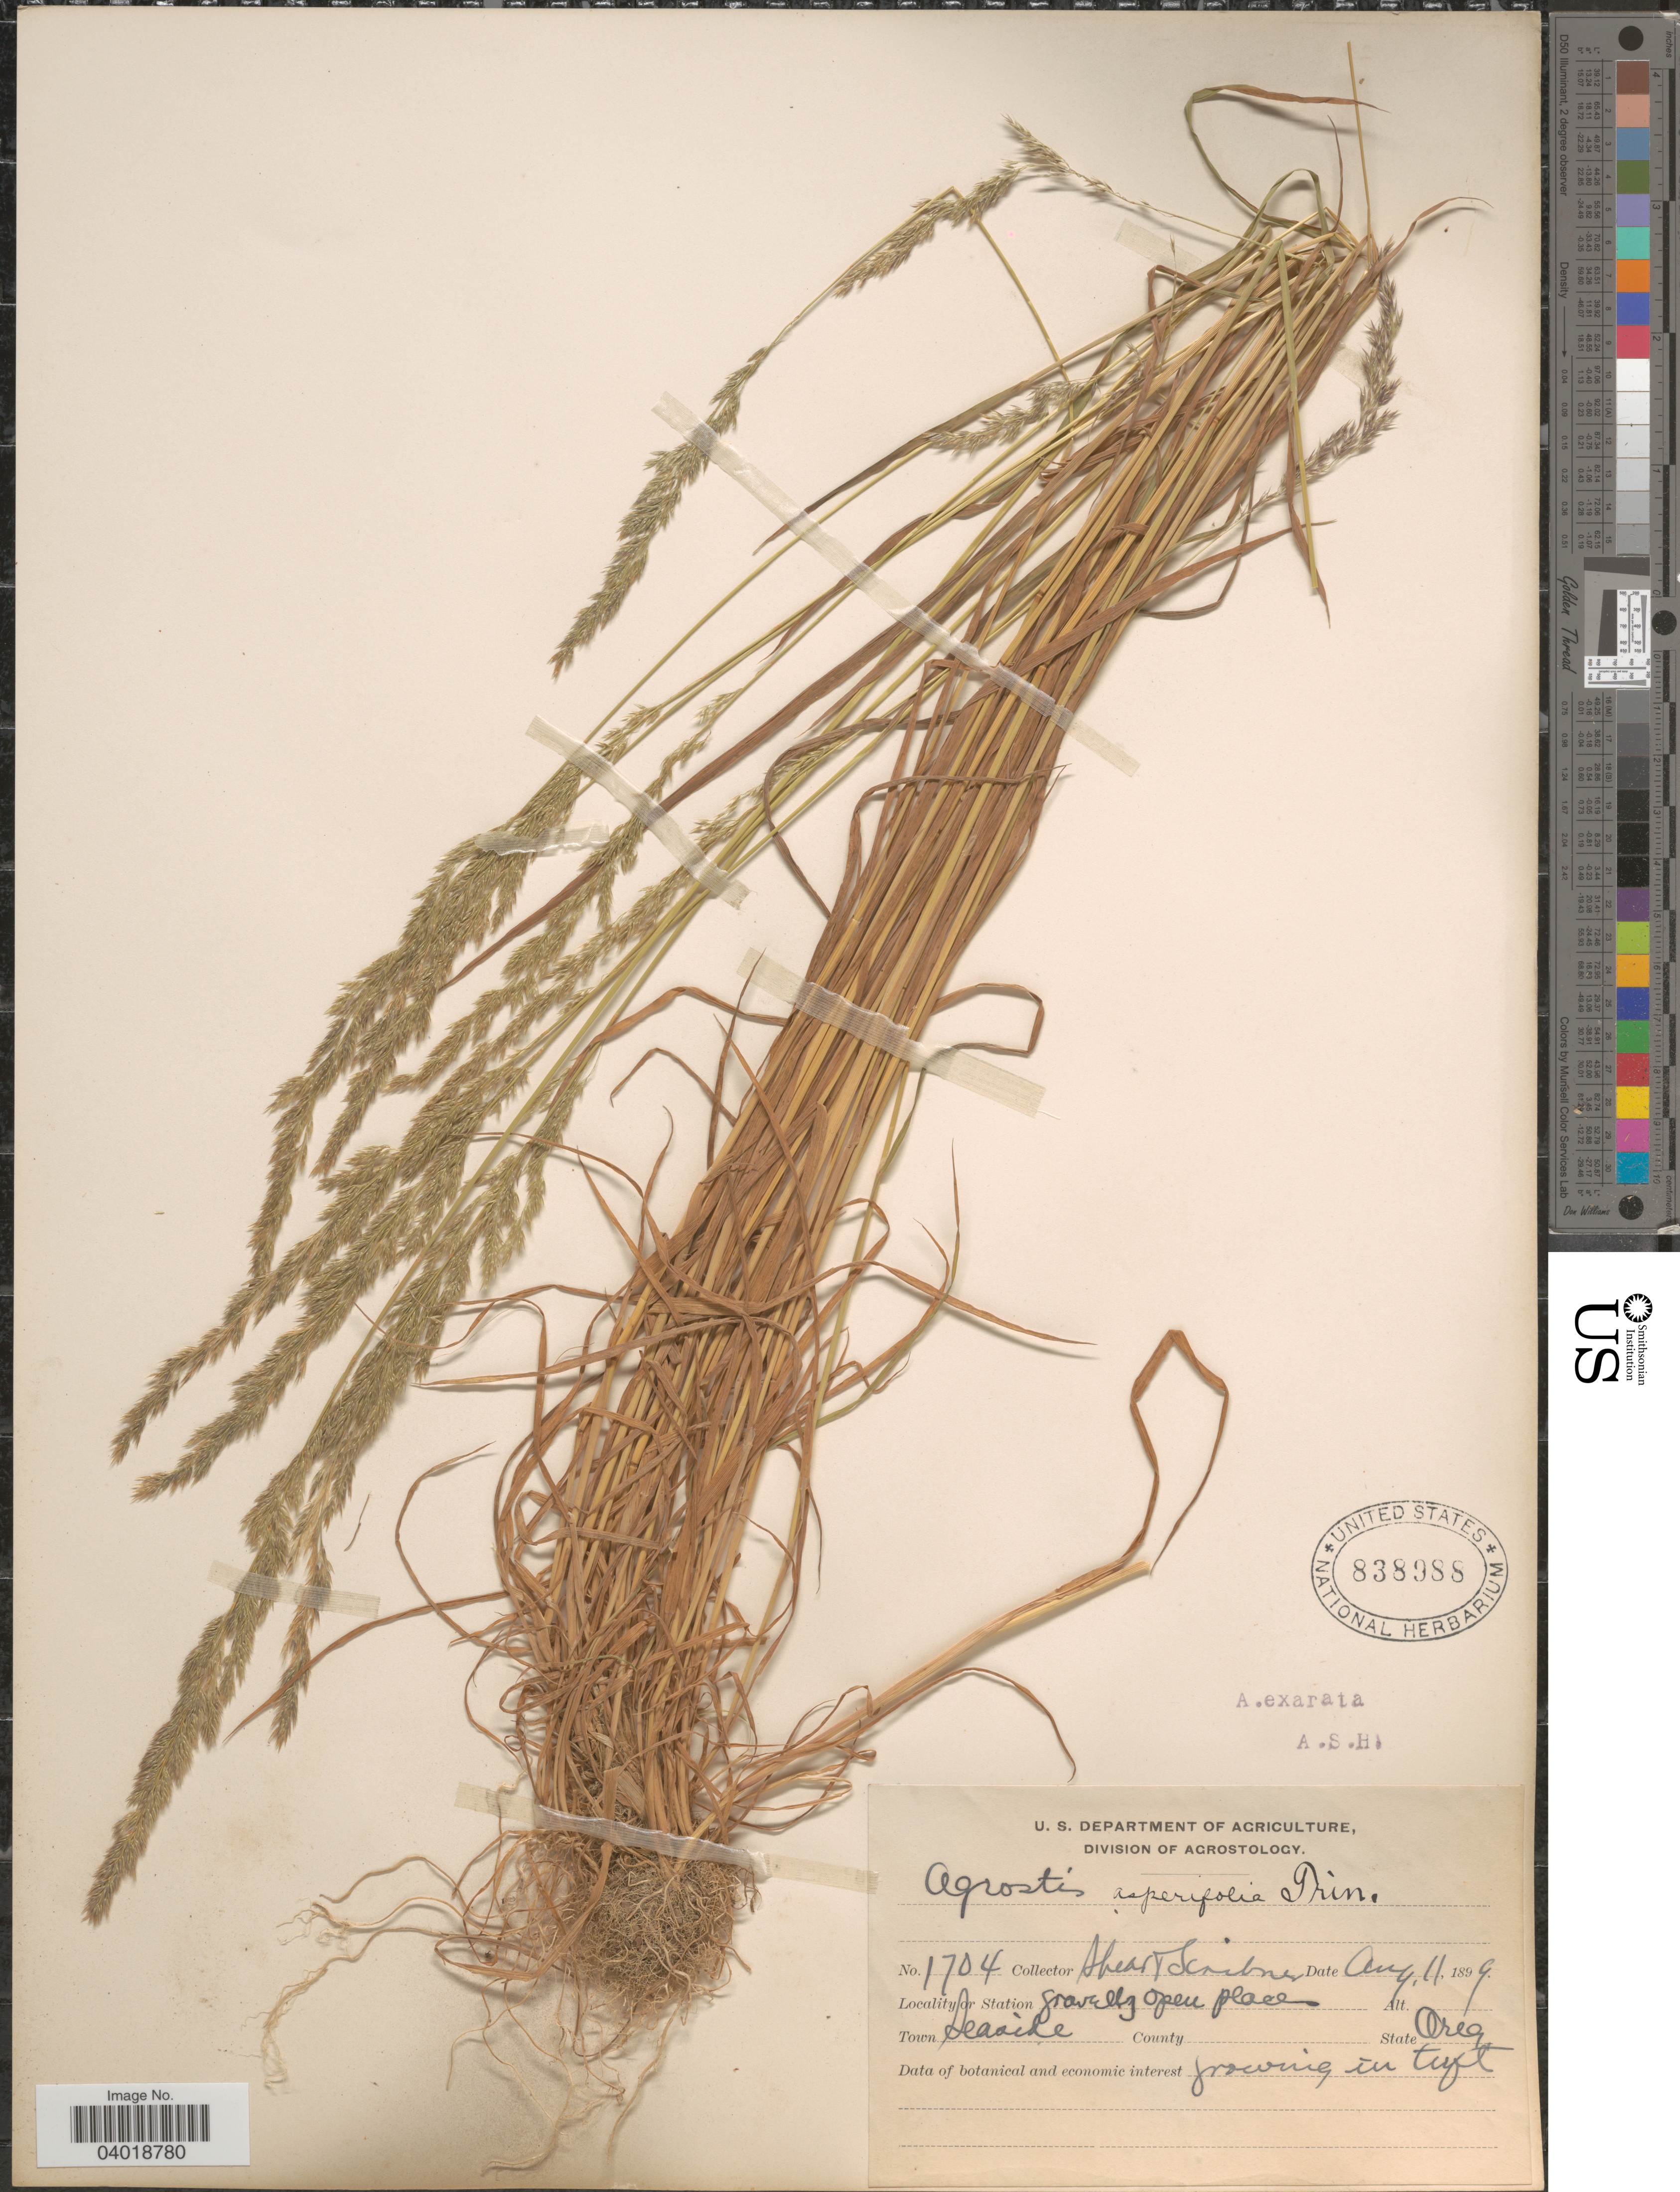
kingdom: Plantae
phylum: Tracheophyta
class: Liliopsida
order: Poales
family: Poaceae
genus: Agrostis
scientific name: Agrostis exarata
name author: Trin.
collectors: -- Shear & Scribner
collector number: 1704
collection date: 1899-08-11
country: United States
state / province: Oregon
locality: Town Seaside.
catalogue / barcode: US 838988